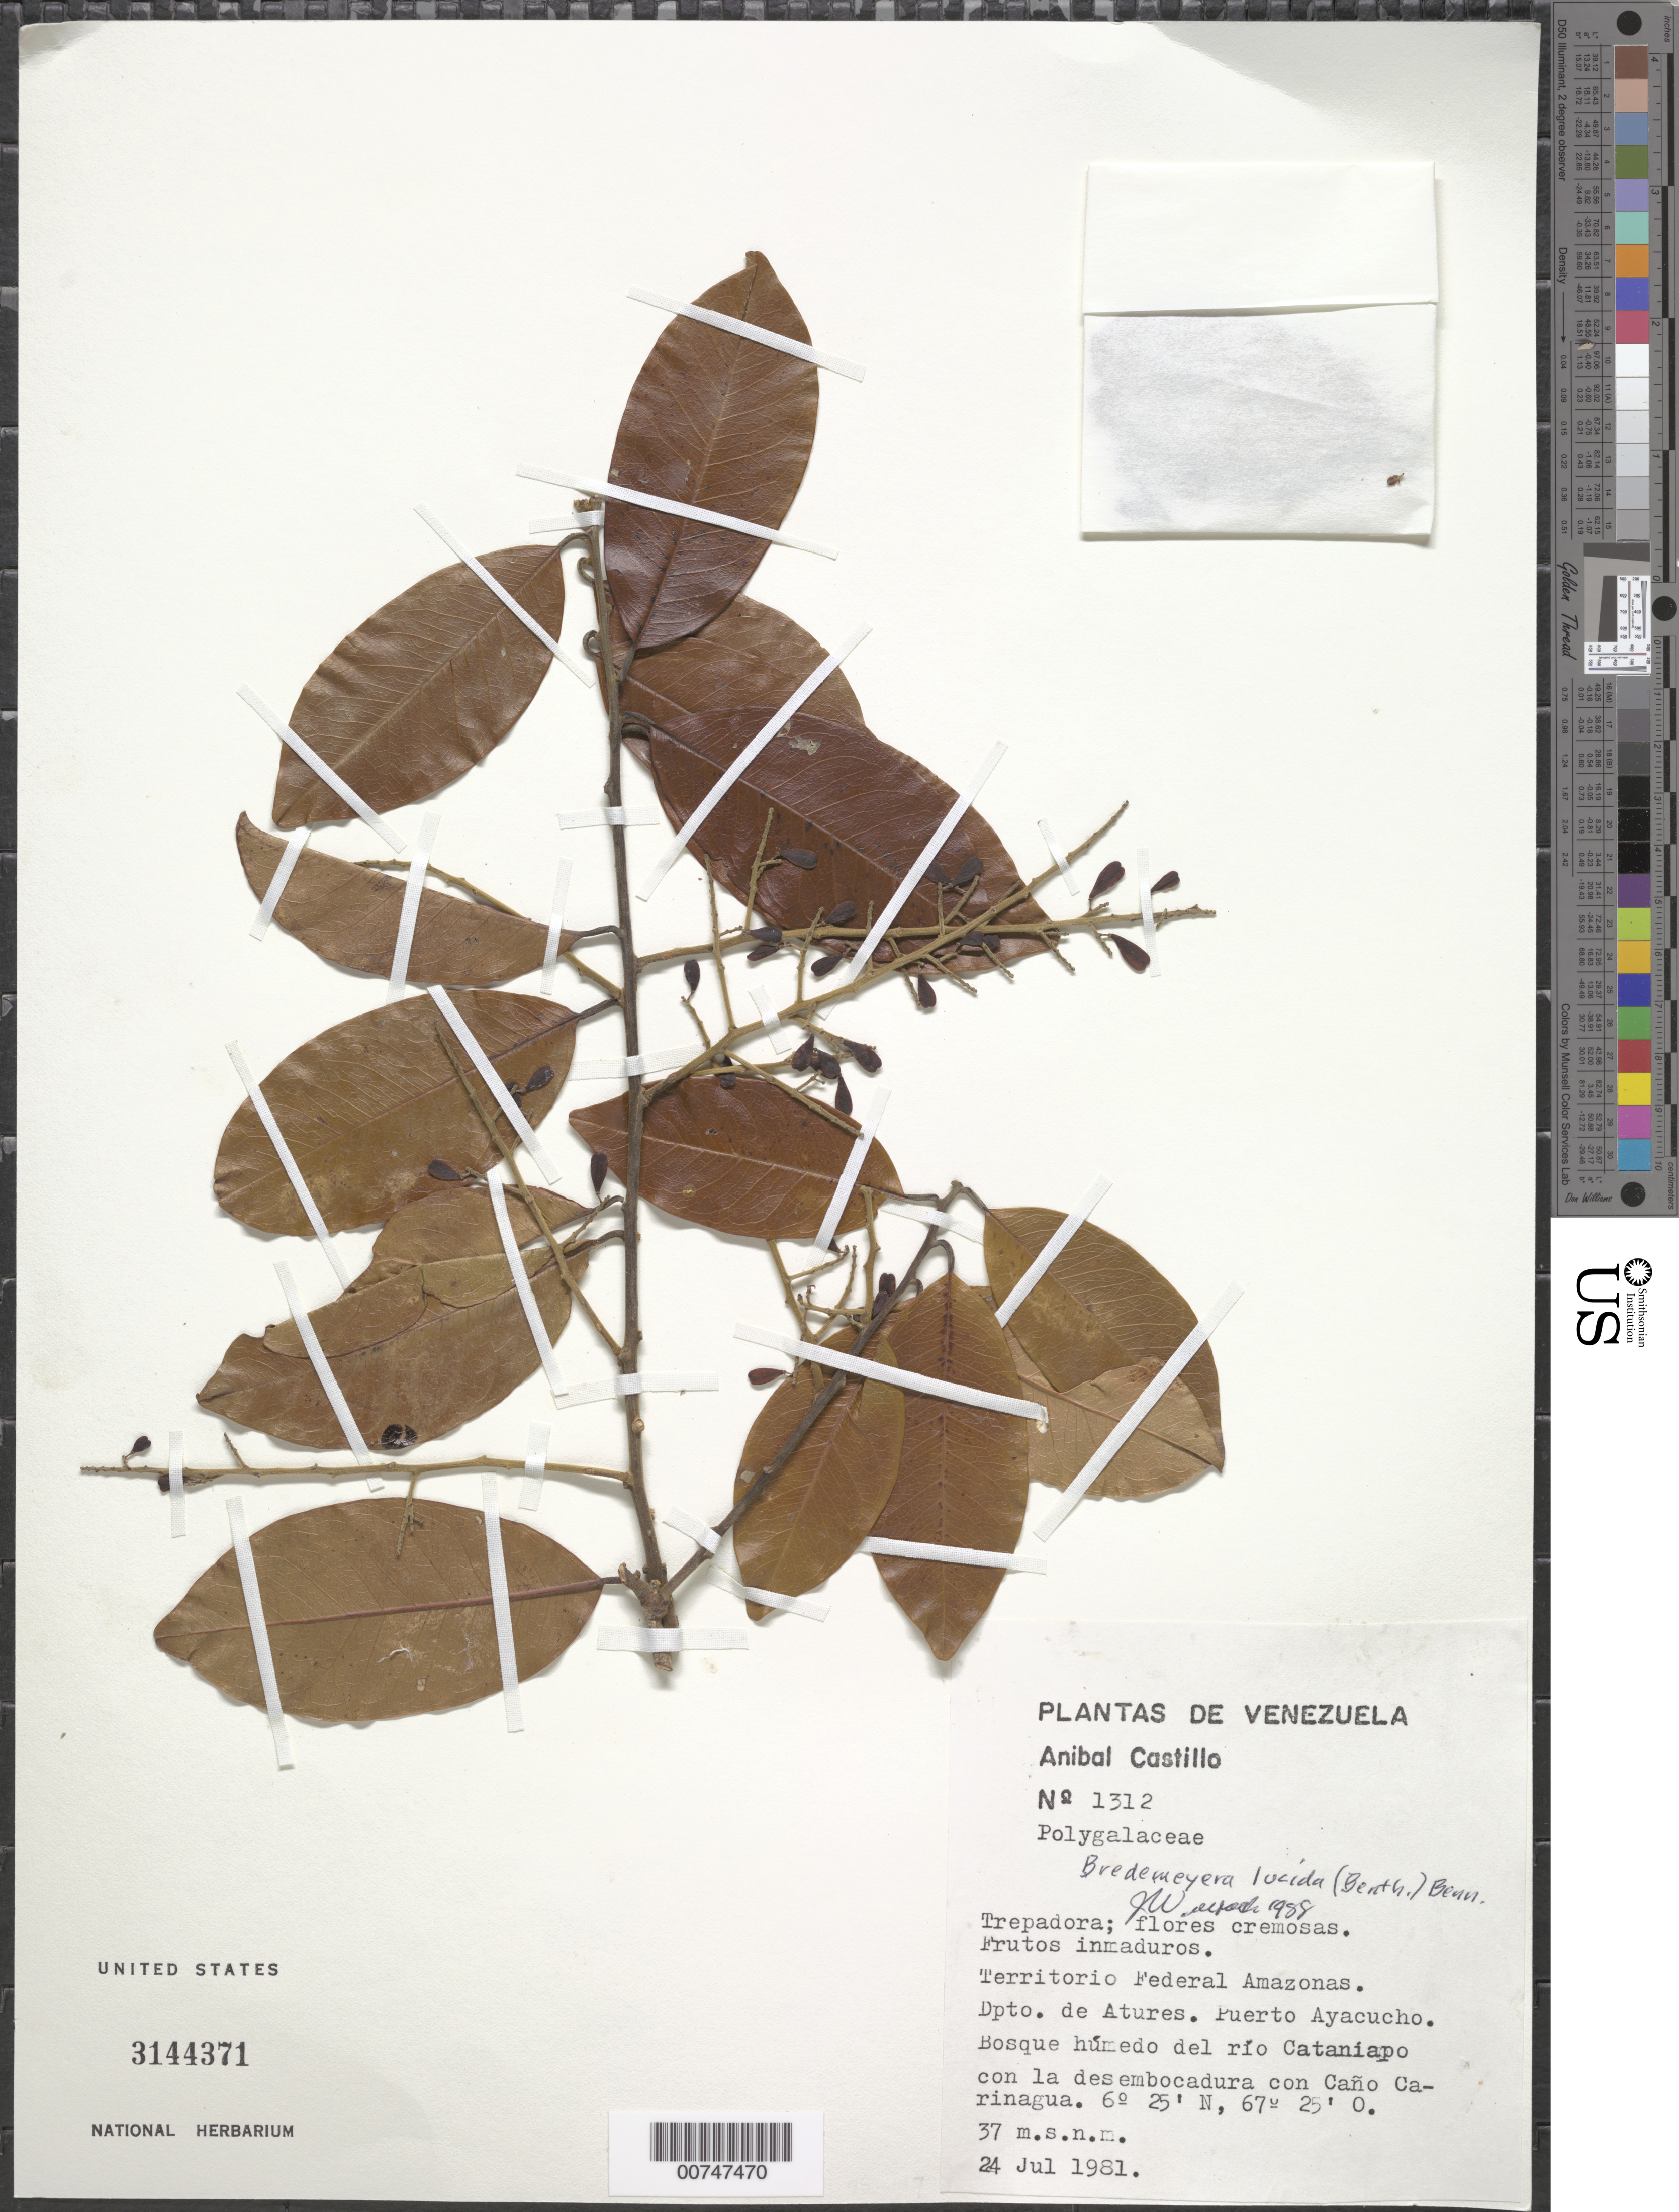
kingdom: Plantae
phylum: Tracheophyta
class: Magnoliopsida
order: Fabales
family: Polygalaceae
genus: Bredemeyera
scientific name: Bredemeyera lucida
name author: (Benth.) Klotzsch ex Hassk.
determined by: Wurdack, John J., (US), US (UNITED STATES)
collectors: A. Castillo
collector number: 1312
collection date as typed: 24-Jul-81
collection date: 1981-07-24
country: Venezuela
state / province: Amazonas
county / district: Atures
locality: Puerto Ayacucho, Río Cataniapo at Caño Carinagua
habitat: Wet forest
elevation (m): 37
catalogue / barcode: US 3144371